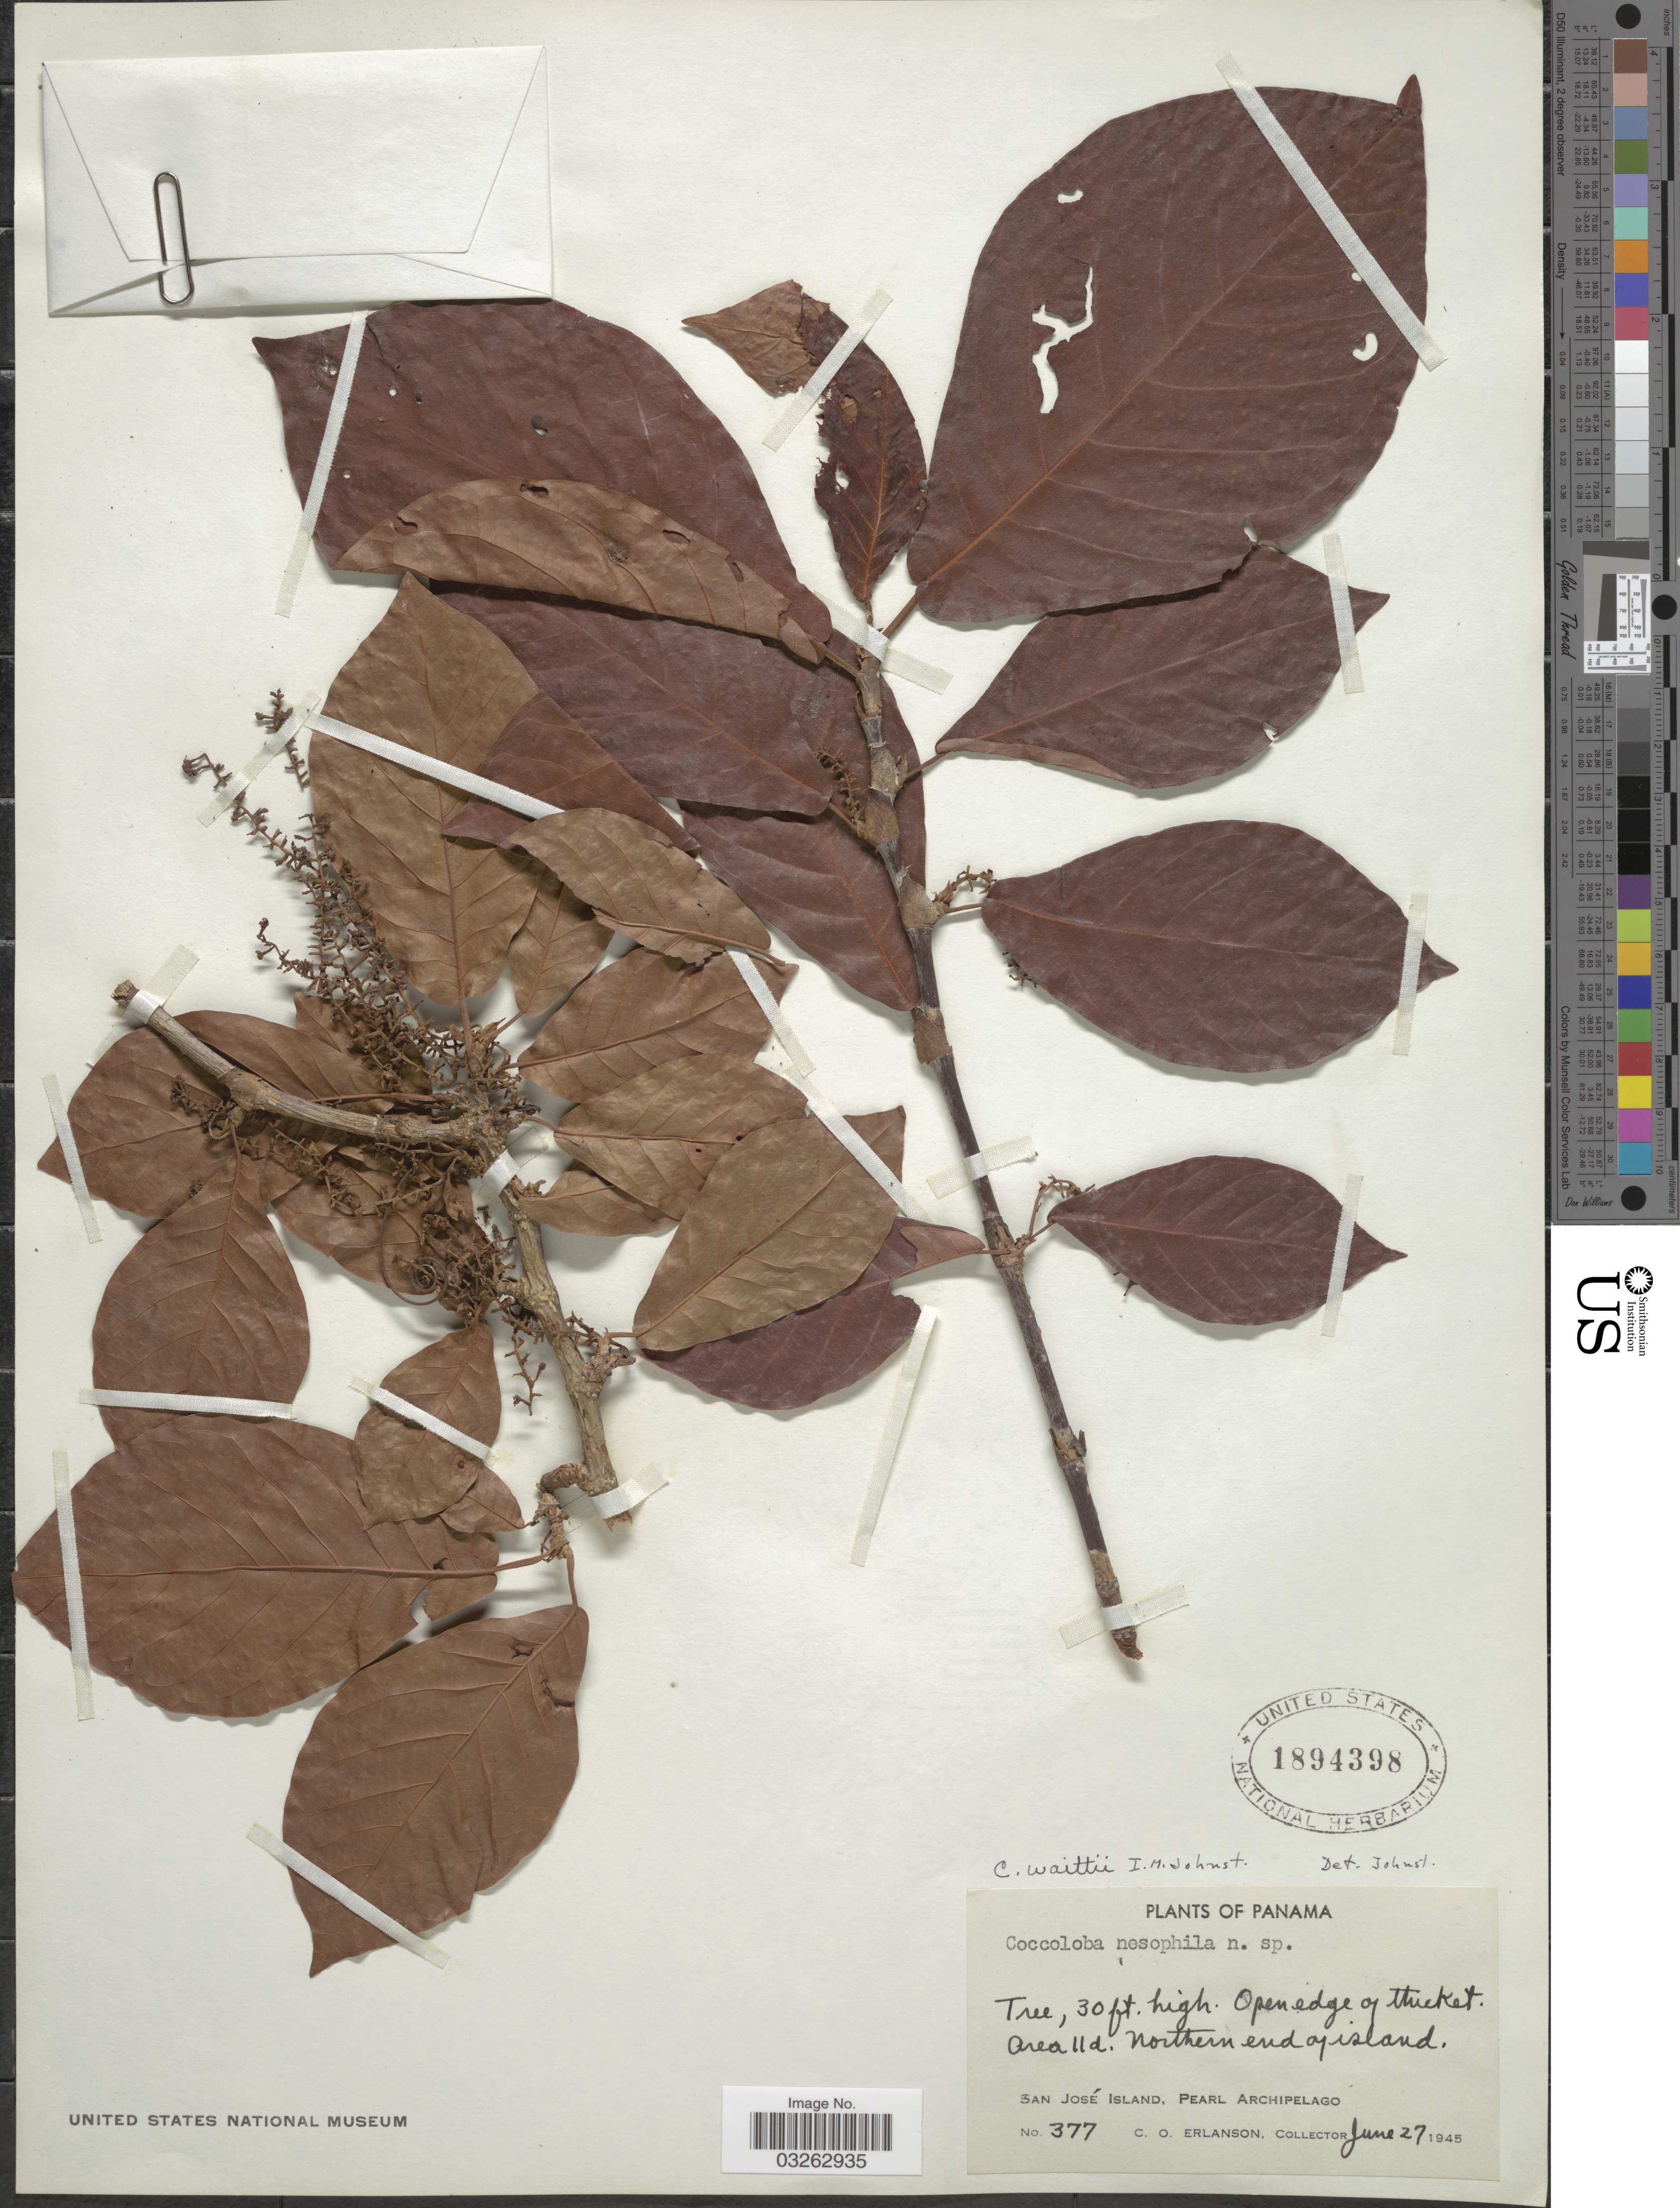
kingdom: Plantae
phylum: Tracheophyta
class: Magnoliopsida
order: Caryophyllales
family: Polygonaceae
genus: Coccoloba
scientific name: Coccoloba novogranatensis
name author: Lindau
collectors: C. O. Erlanson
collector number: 377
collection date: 1945-06-27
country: Panama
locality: Area 11d. Northern end of island. San José Island, Pearl Archipelago.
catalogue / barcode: US 1894398